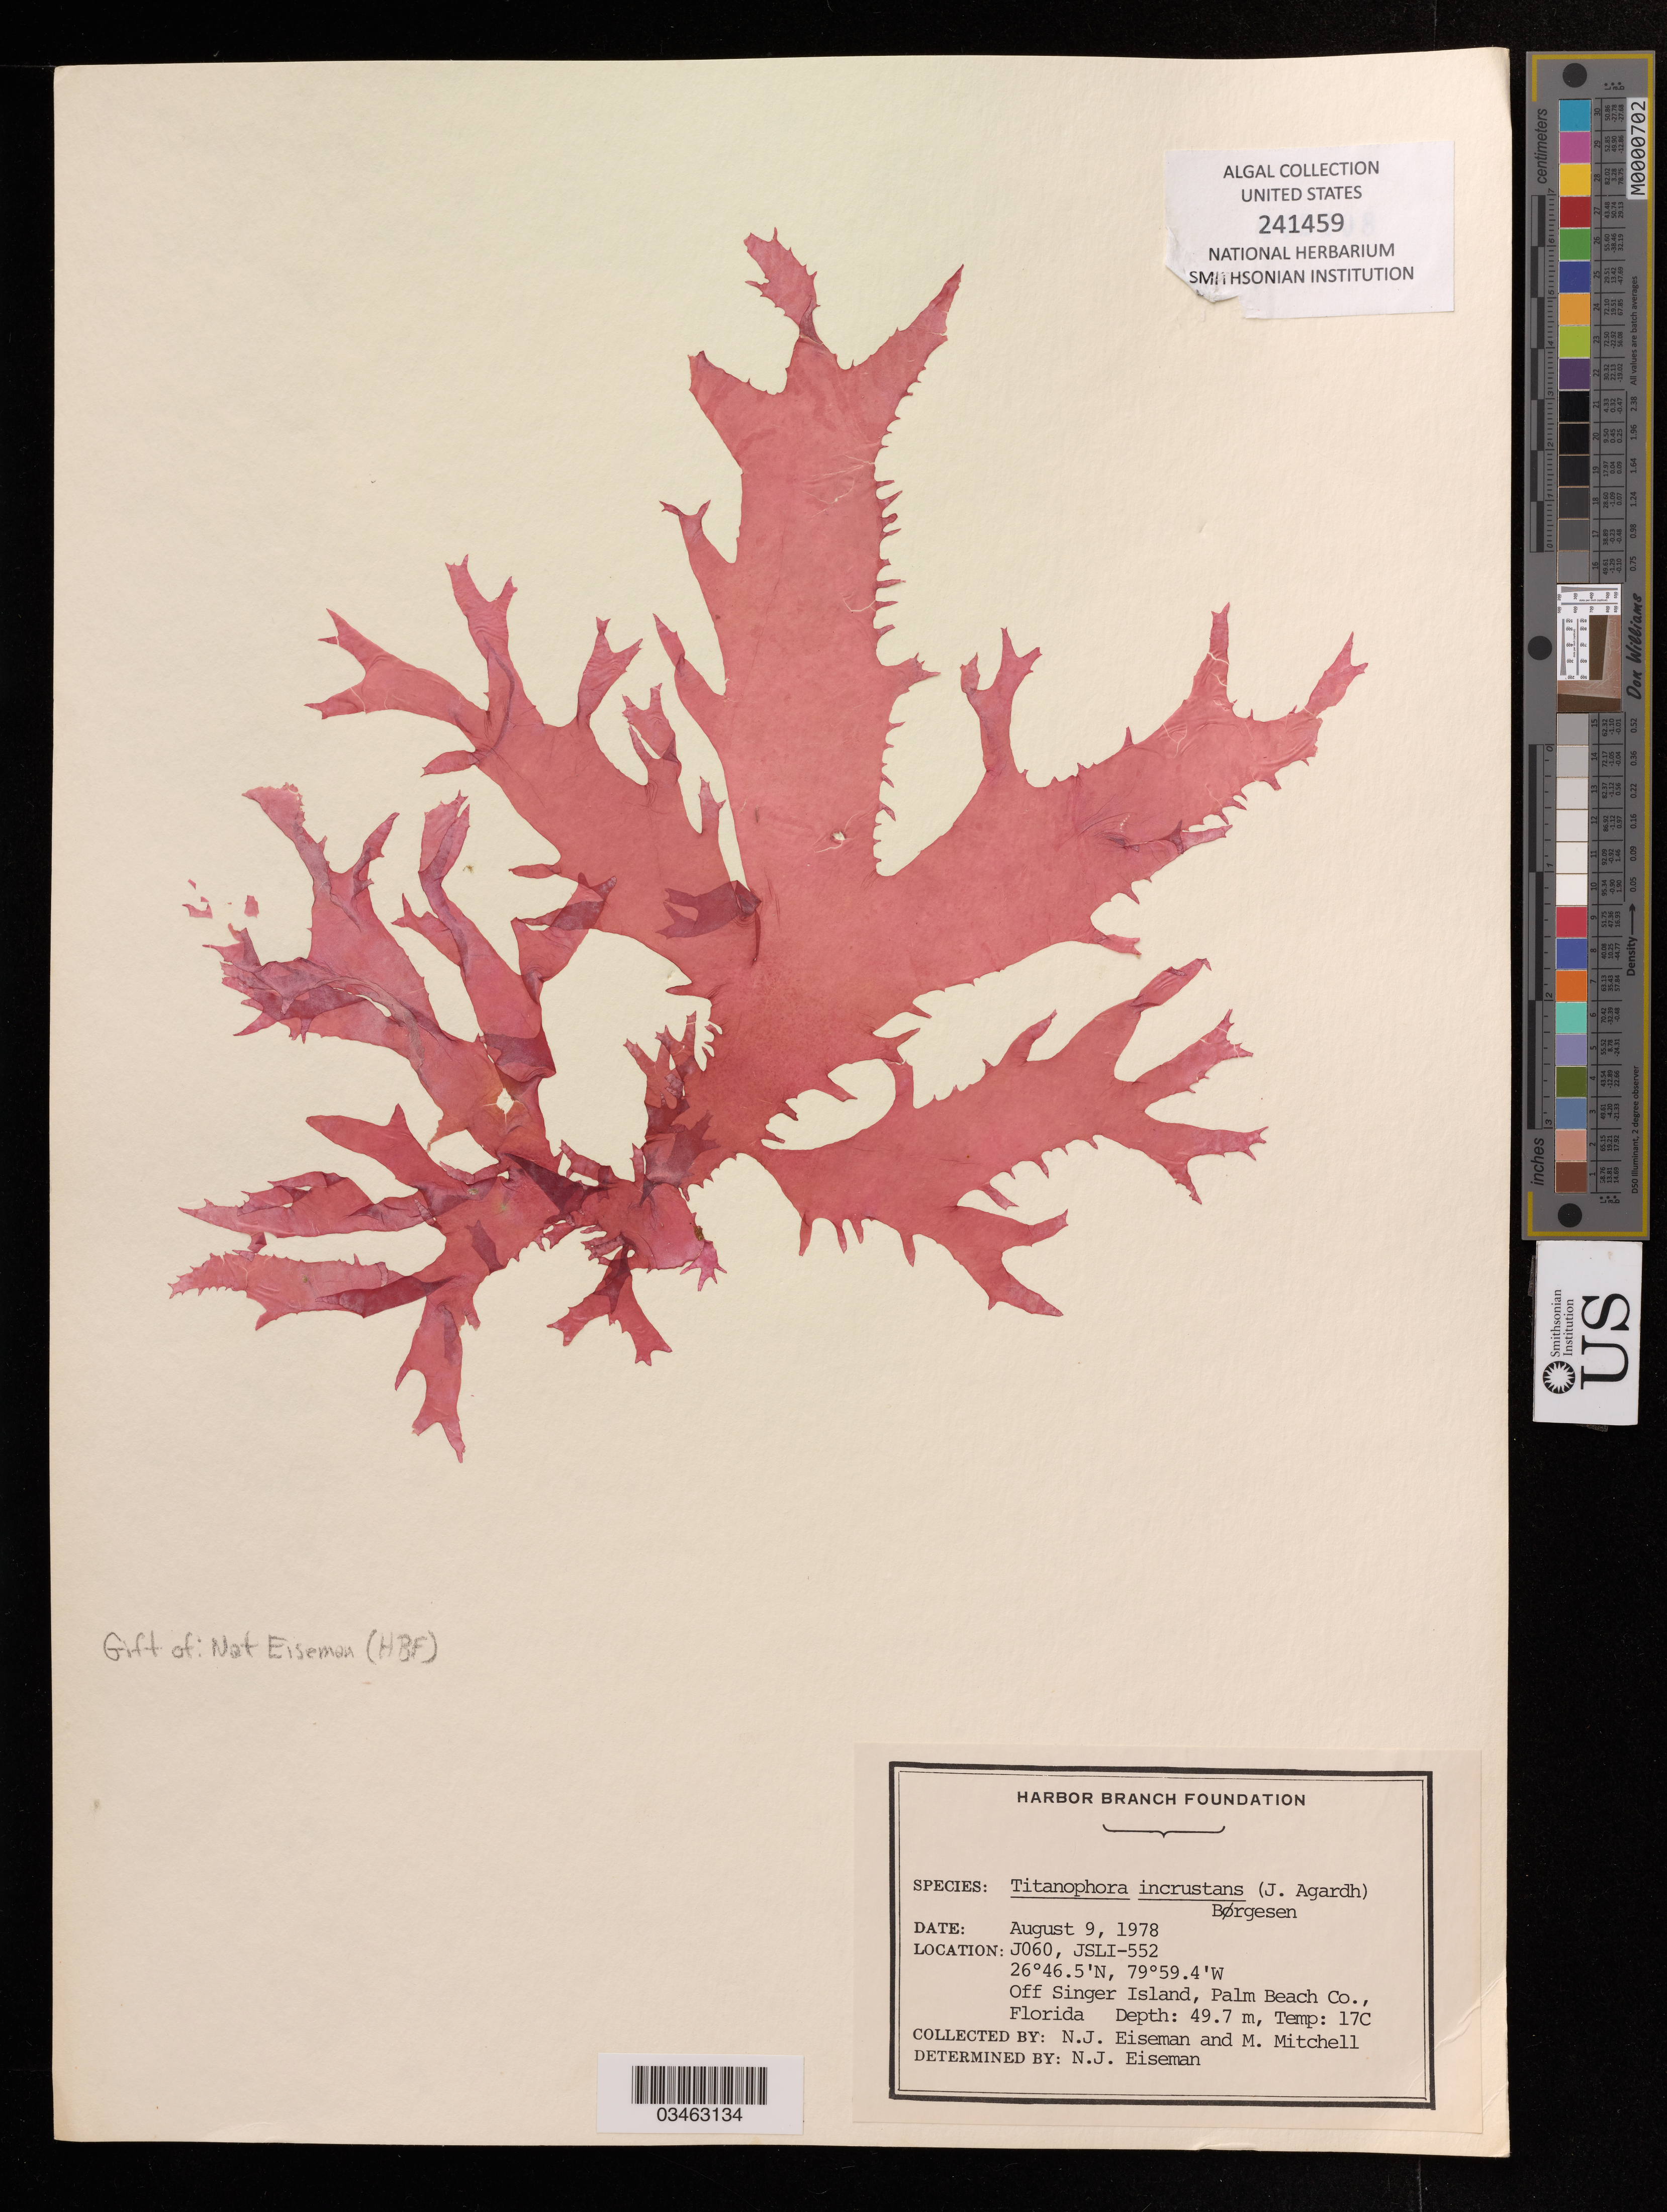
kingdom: Plantae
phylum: Rhodophyta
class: Florideophyceae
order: Nemastomatales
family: Schizymeniaceae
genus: Titanophora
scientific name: Titanophora incrustans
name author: (J. Agardh) Boerg.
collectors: N. J. Eiseman & M. Mitchell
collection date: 1978-08-09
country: United States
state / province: Florida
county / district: Palm Beach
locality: Off Singer Island.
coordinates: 26 46.5 N, 79 59.4 W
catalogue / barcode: US 241459